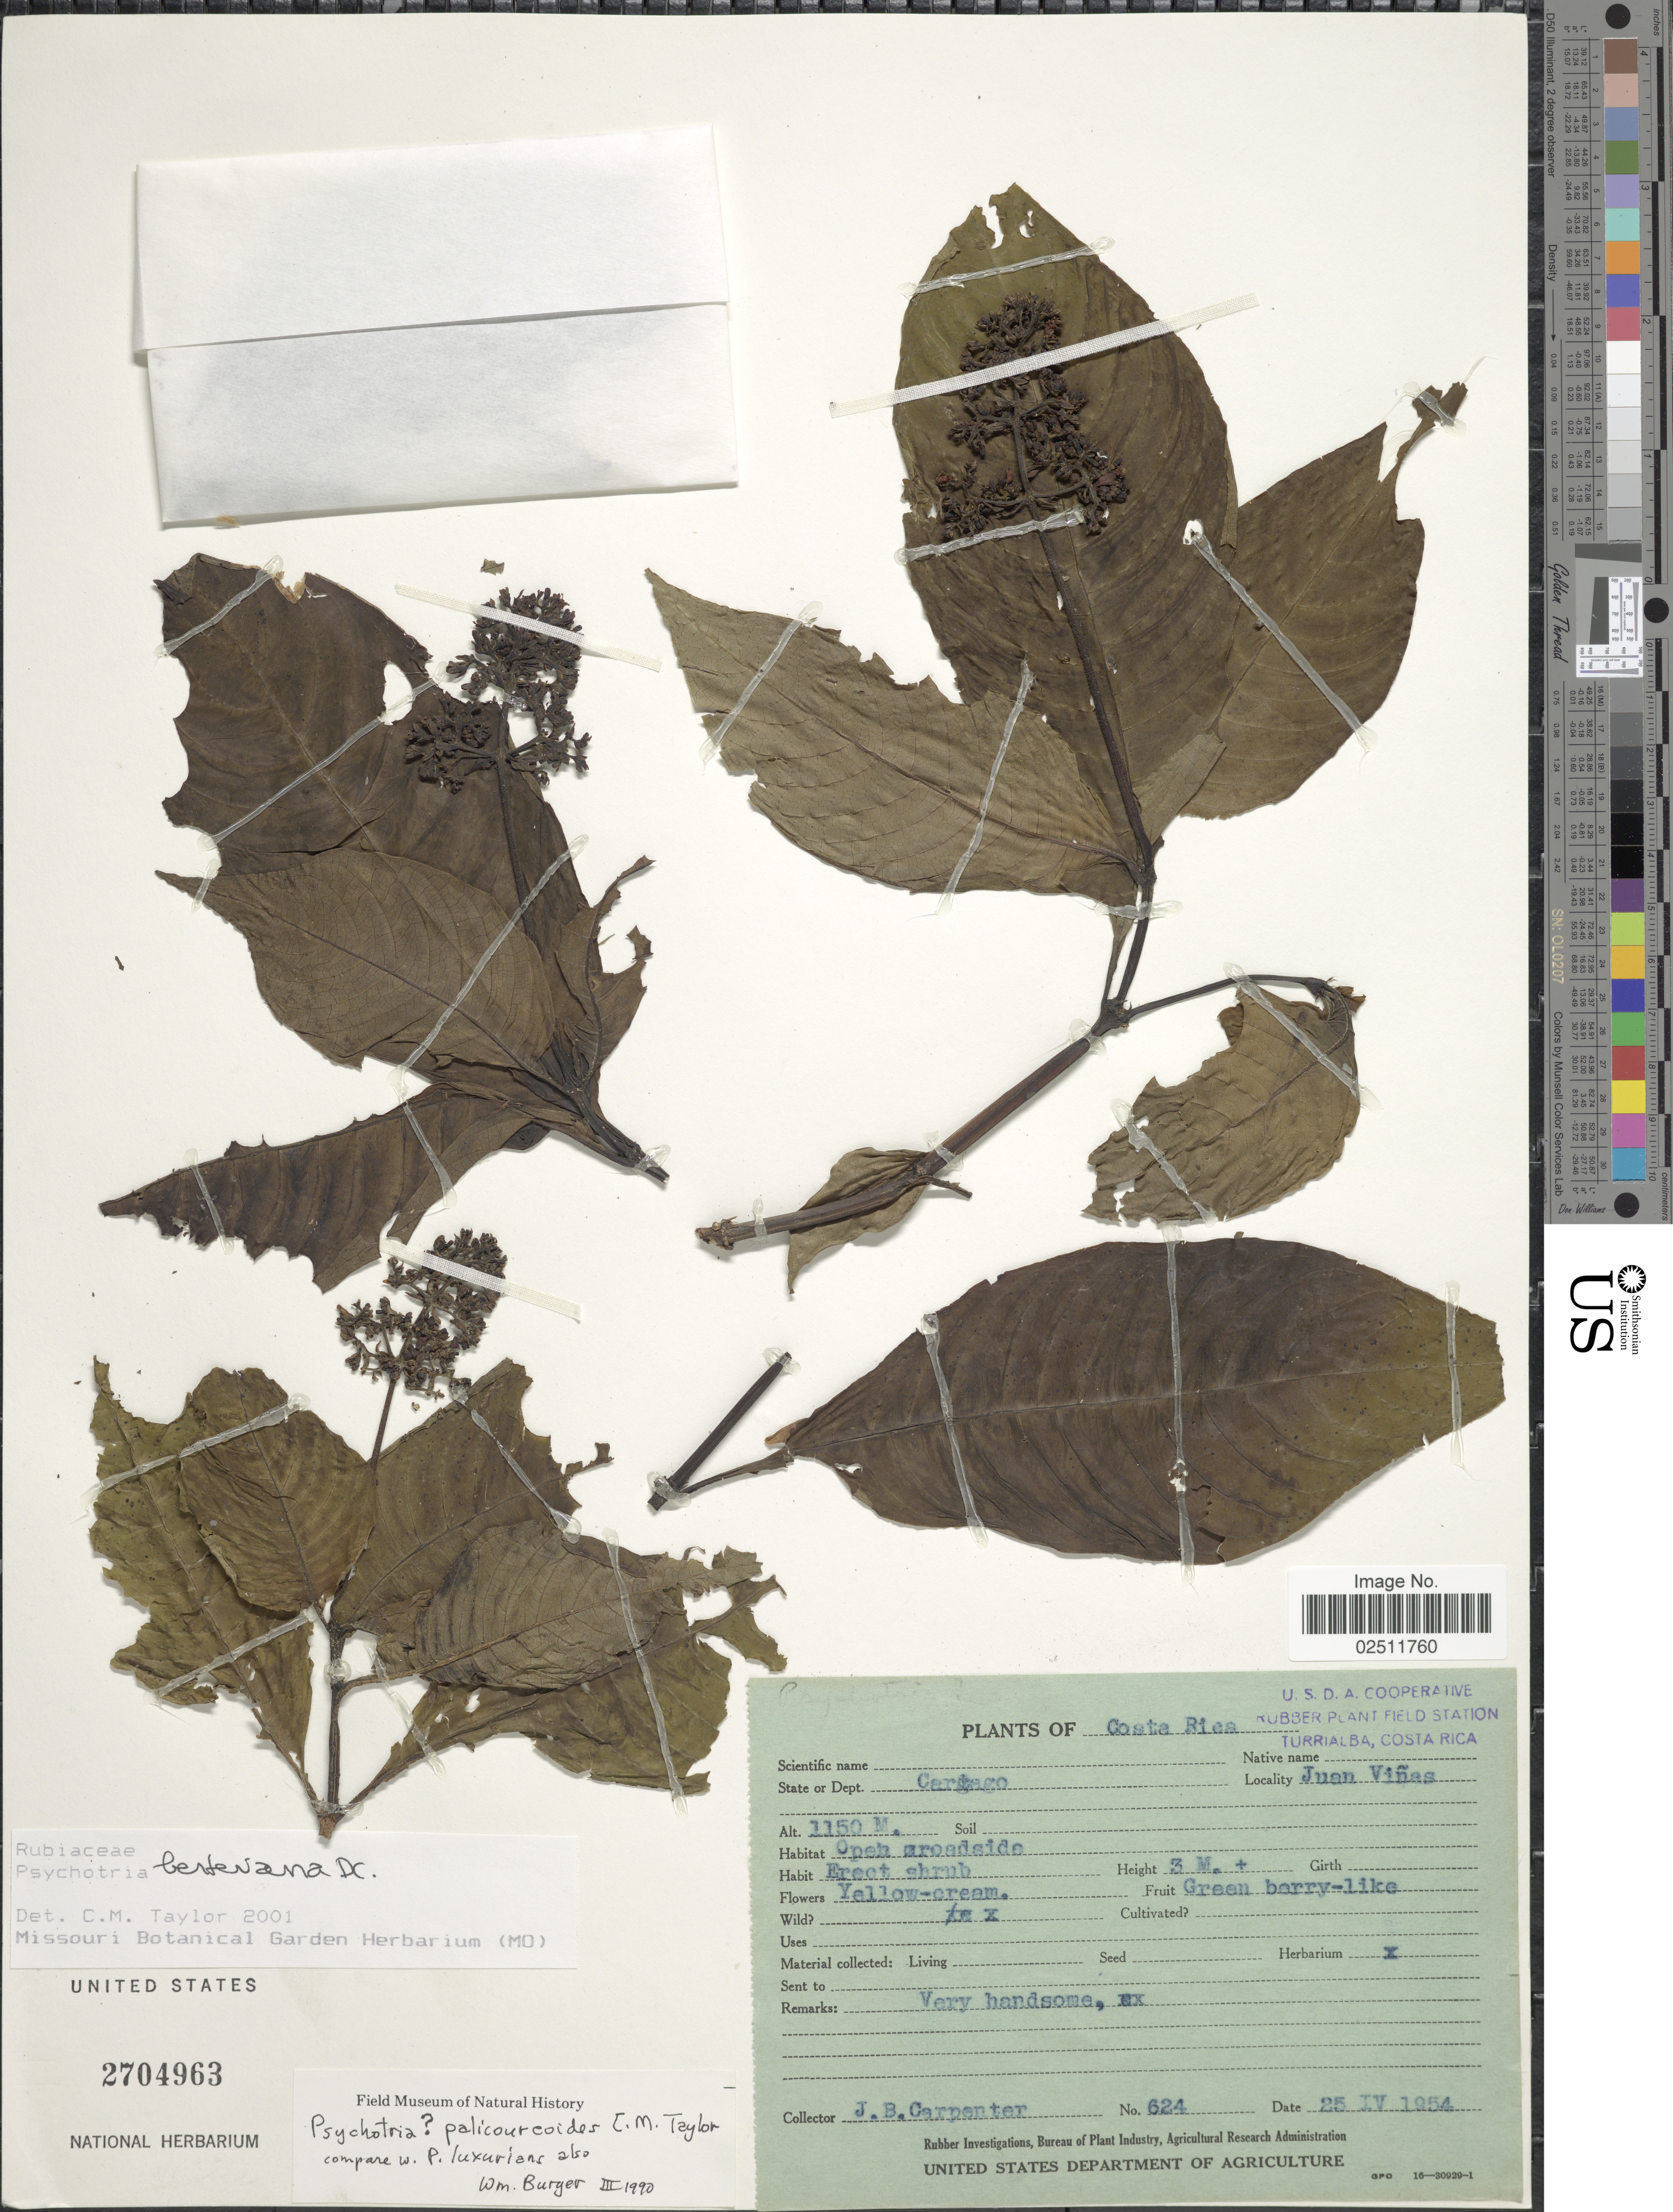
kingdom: Plantae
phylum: Tracheophyta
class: Magnoliopsida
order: Gentianales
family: Rubiaceae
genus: Psychotria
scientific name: Psychotria berteroana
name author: DC.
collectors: J. Carpenter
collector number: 624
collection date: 1954-04-25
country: Costa Rica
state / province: Cartago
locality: Juan Viñas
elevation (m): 1150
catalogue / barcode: US 2704963